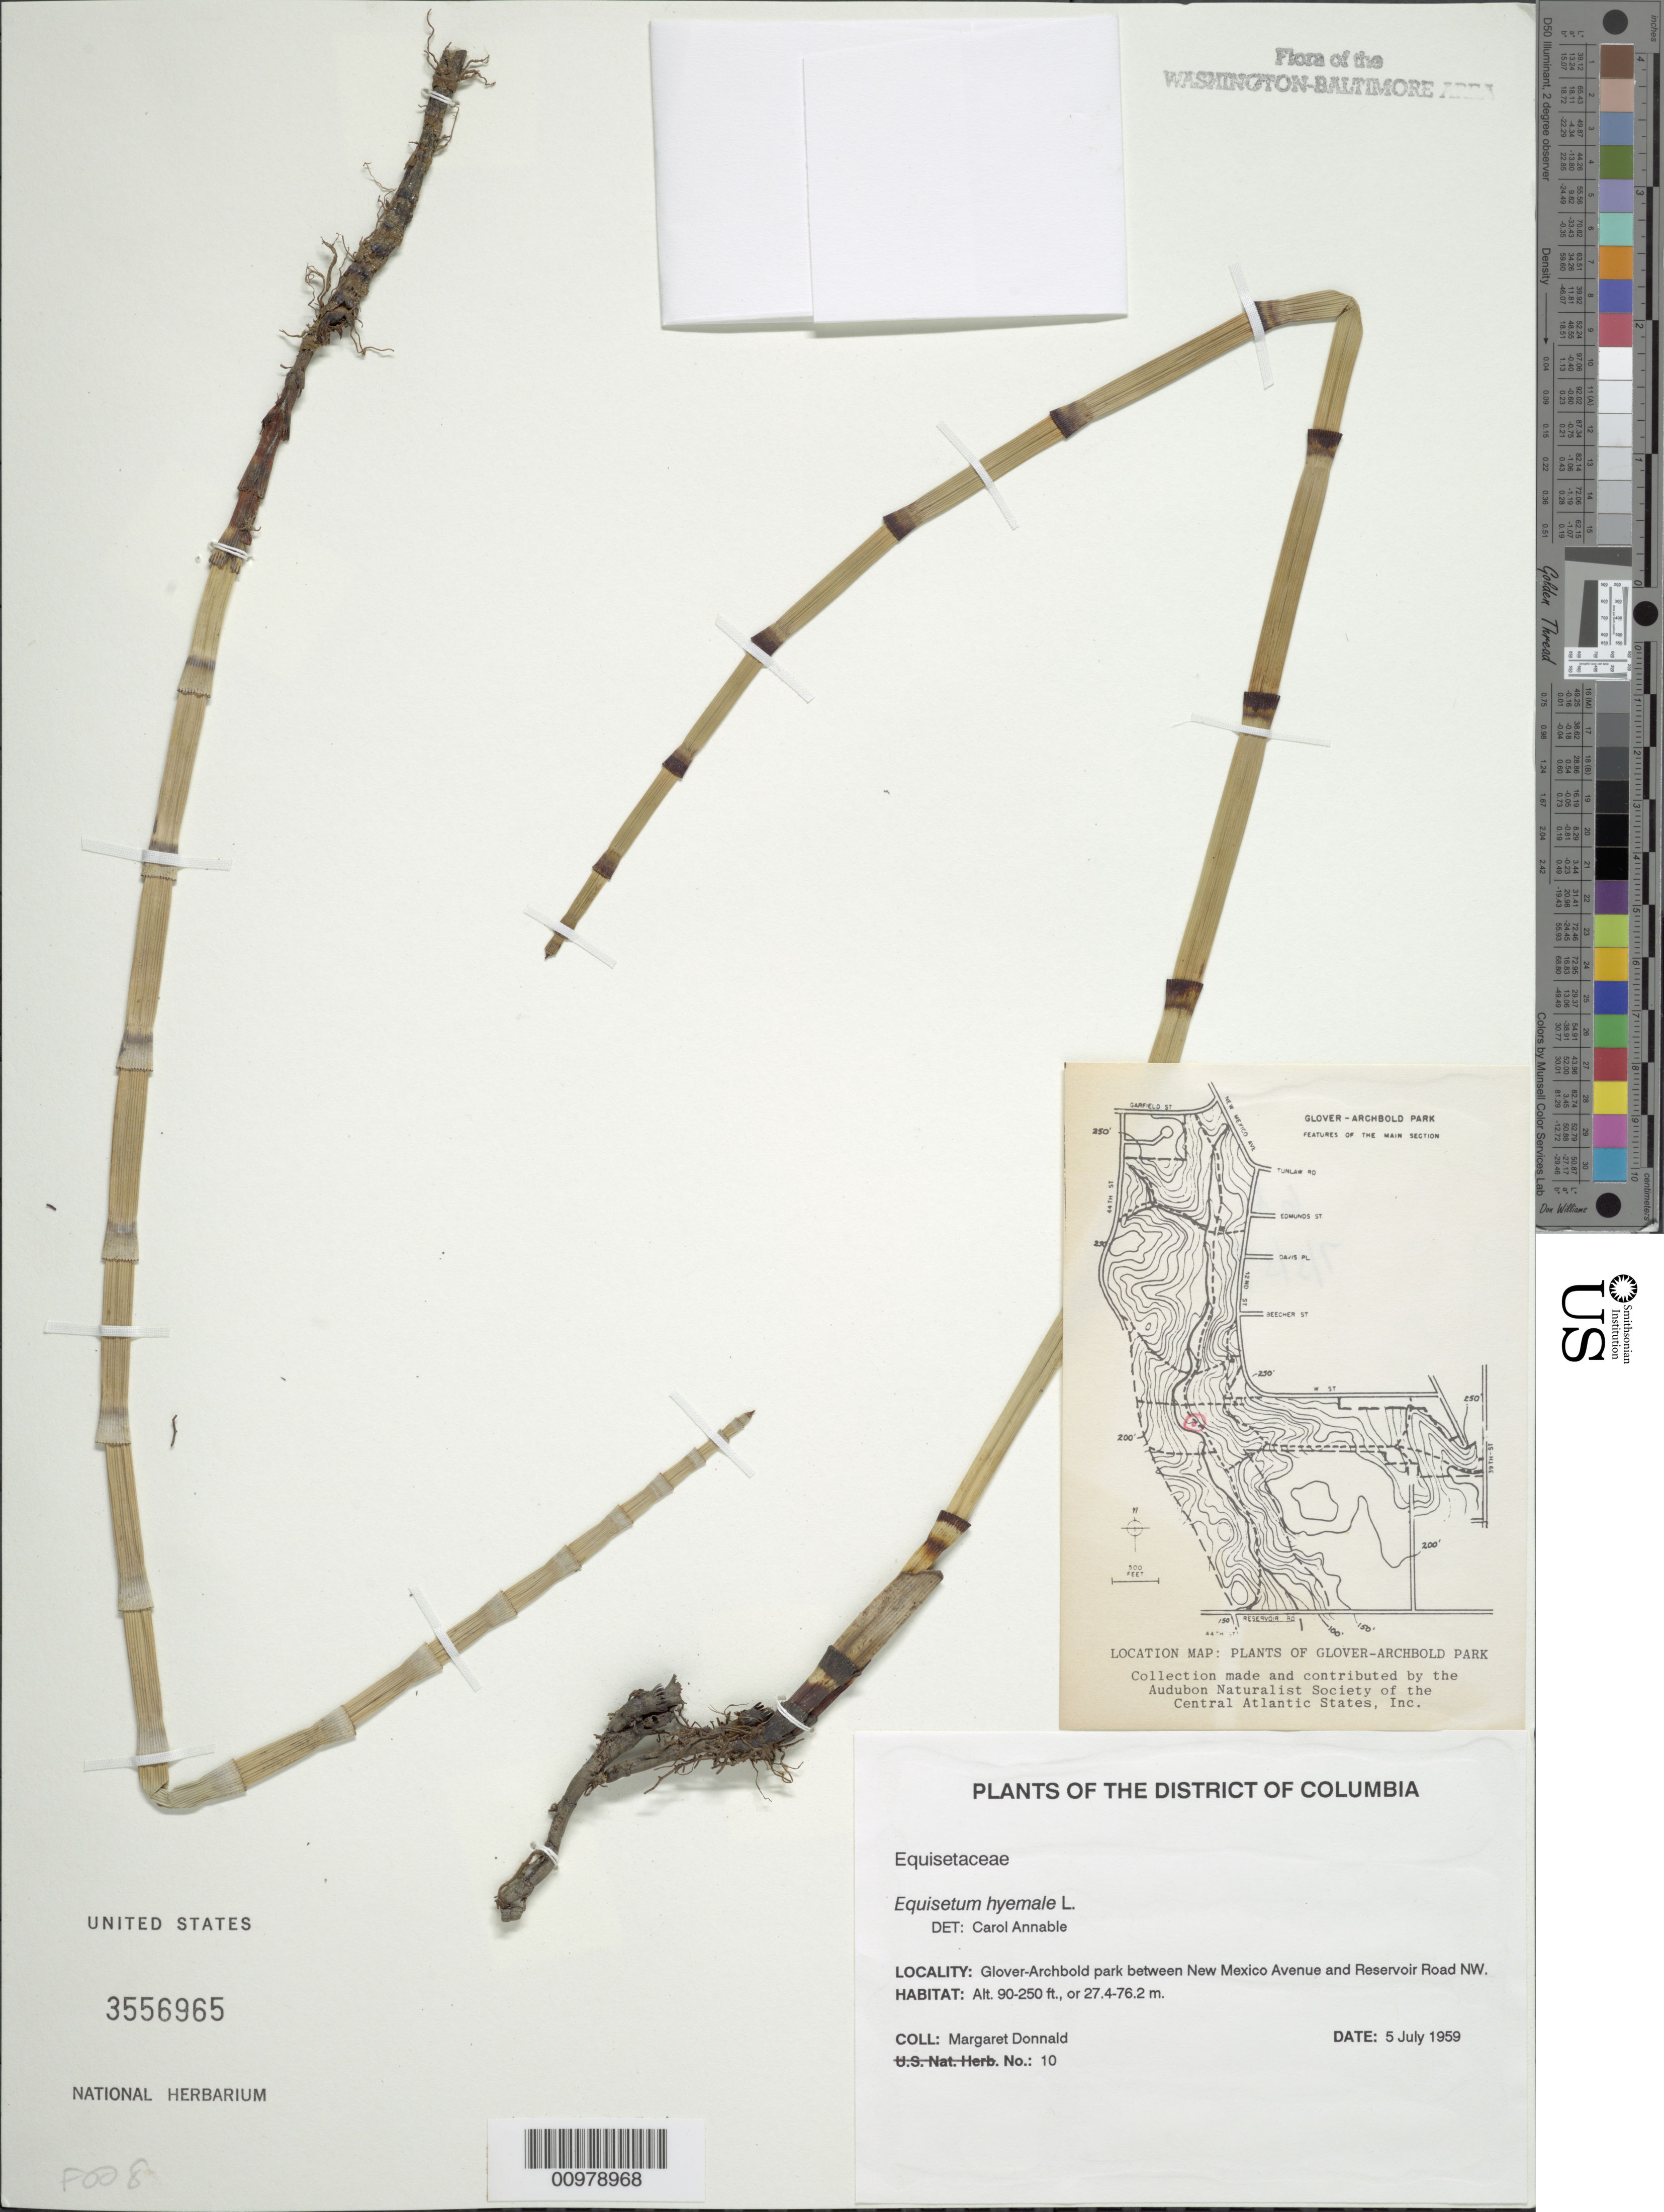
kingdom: Plantae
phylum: Tracheophyta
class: Polypodiopsida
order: Equisetales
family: Equisetaceae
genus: Equisetum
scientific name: Equisetum fluviatile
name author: L.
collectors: M. Donnald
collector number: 9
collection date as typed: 5 July 1959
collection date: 1959-07-05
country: United States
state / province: District of Columbia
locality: Glover-Archbold Park between New Mexico Avenue and Reservoir Road NW.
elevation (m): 27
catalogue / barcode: US 3556965